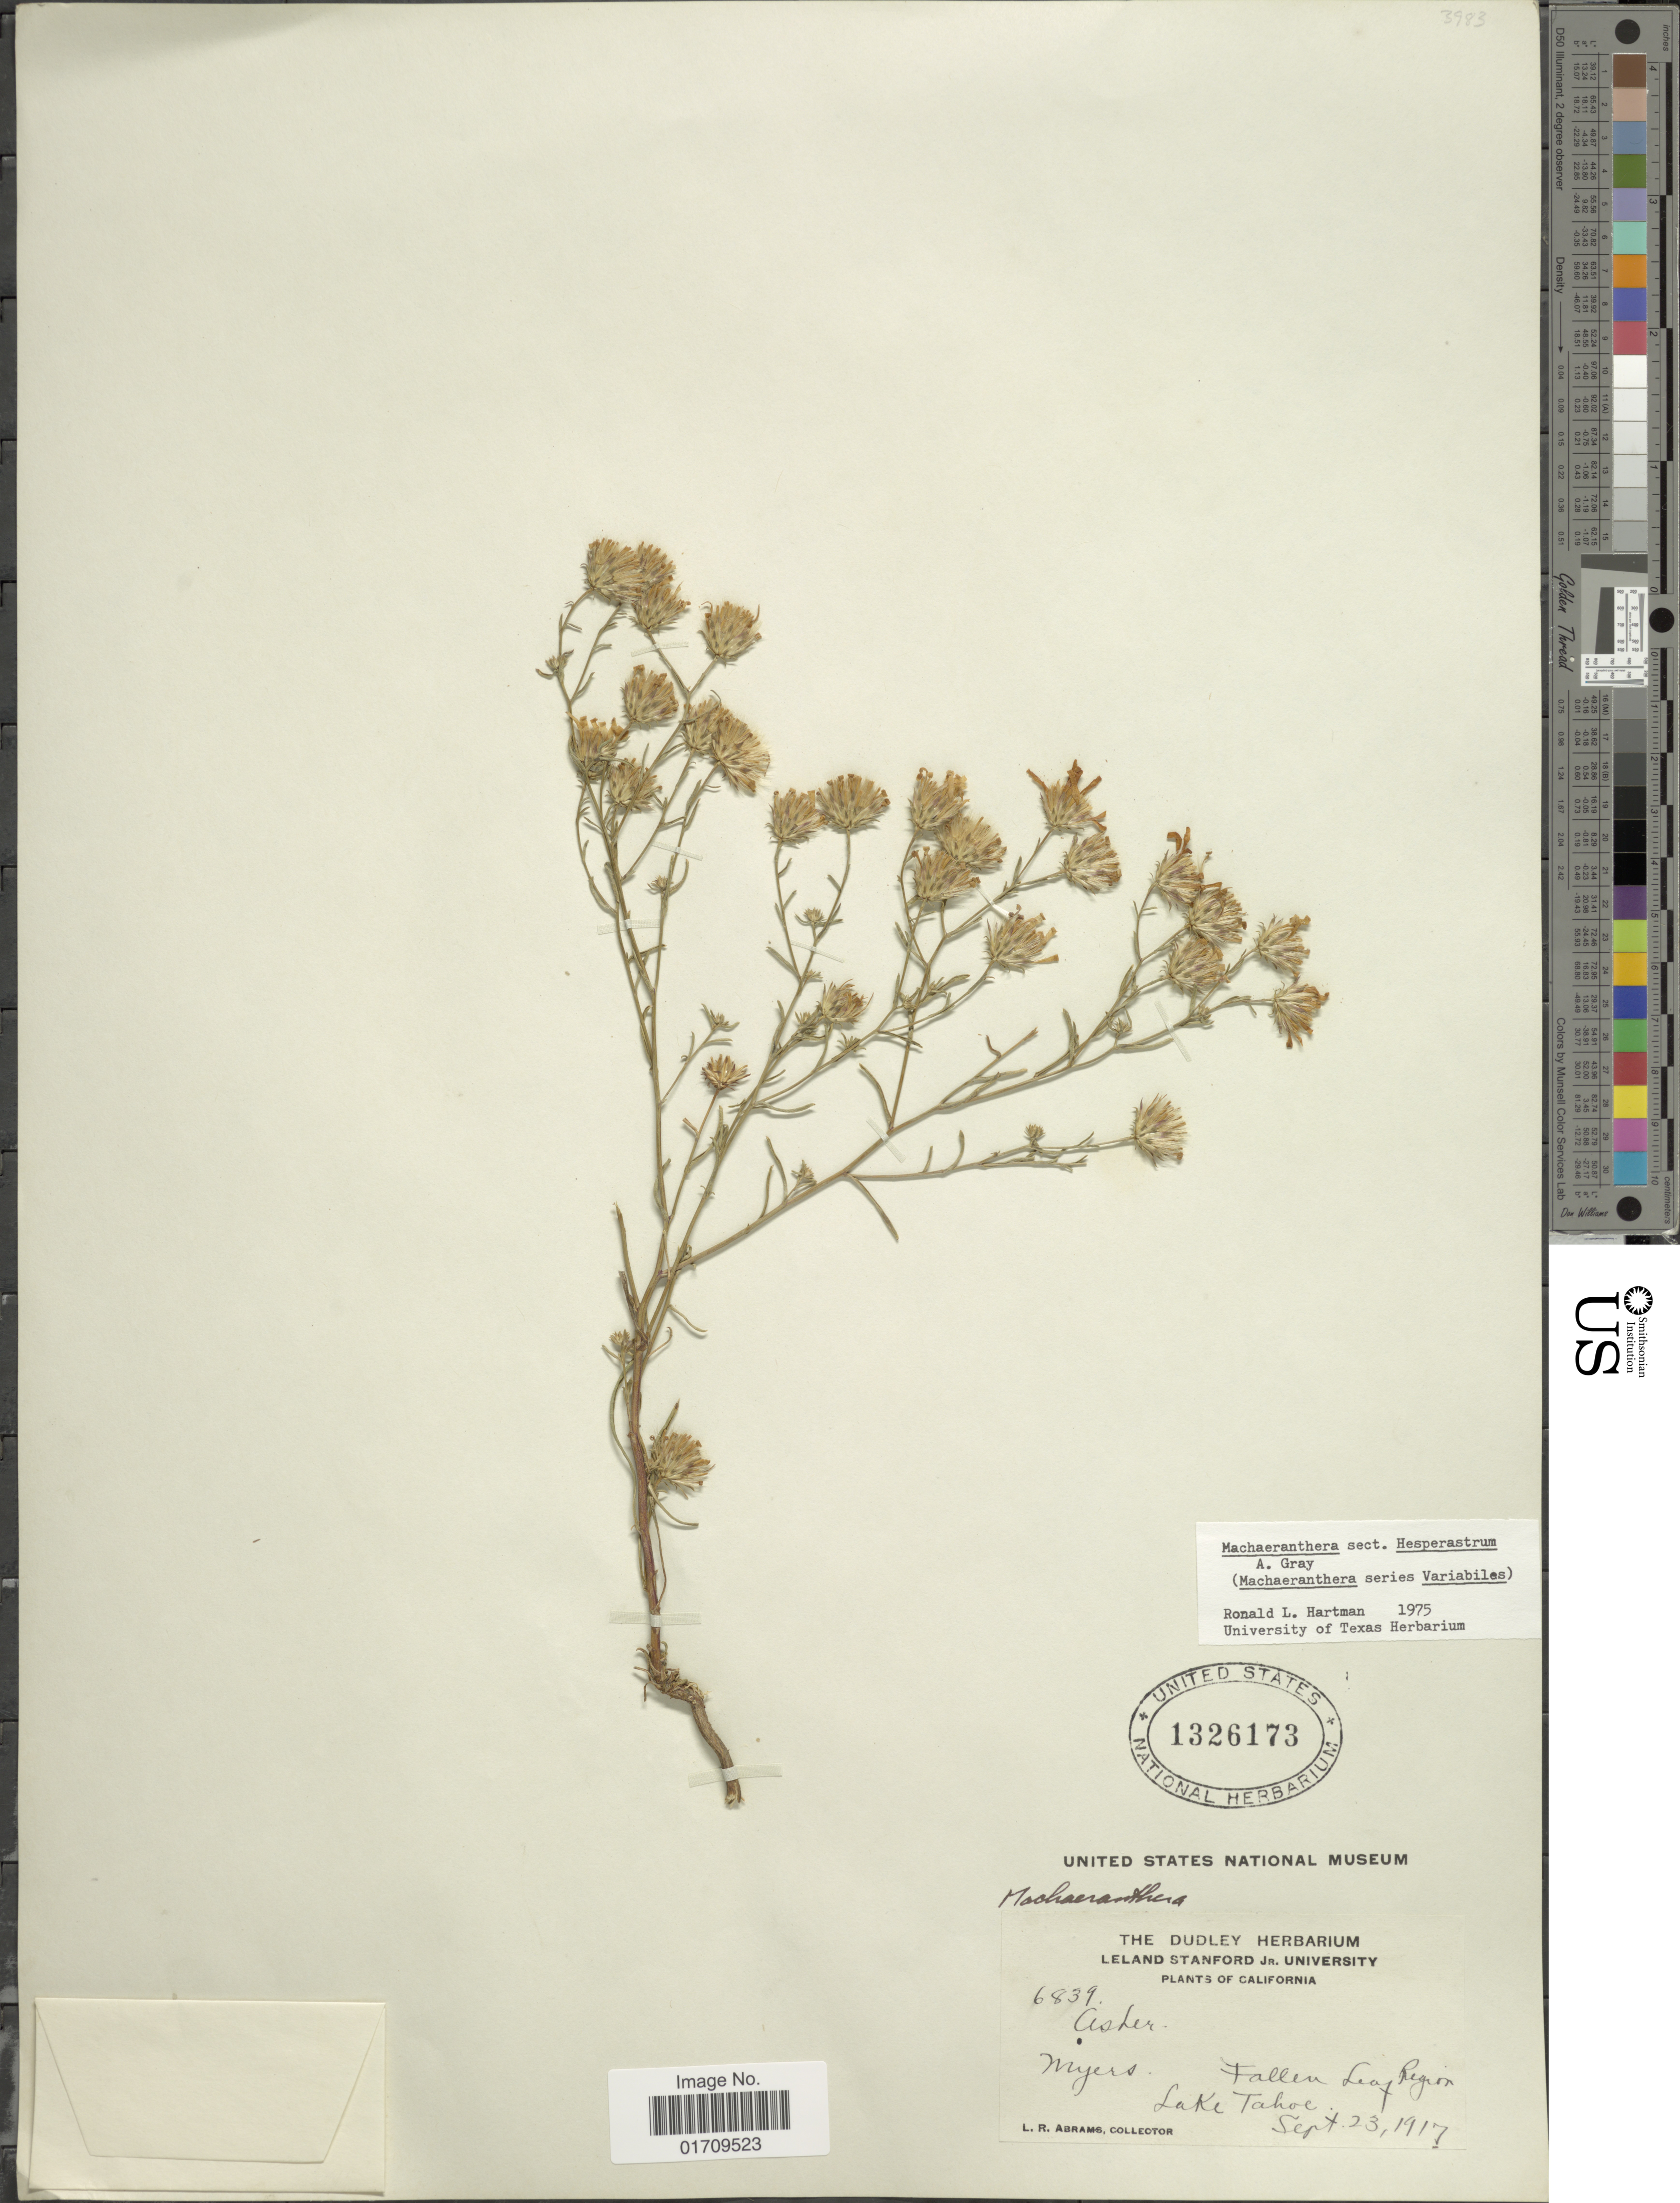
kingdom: Plantae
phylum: Tracheophyta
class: Magnoliopsida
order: Asterales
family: Asteraceae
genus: Machaeranthera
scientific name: Machaeranthera sp.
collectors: L. Abrams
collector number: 6839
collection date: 1917-09-23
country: United States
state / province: California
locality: Myers, Fallen Leaf Region, Lake Tahoe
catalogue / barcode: US 1326173